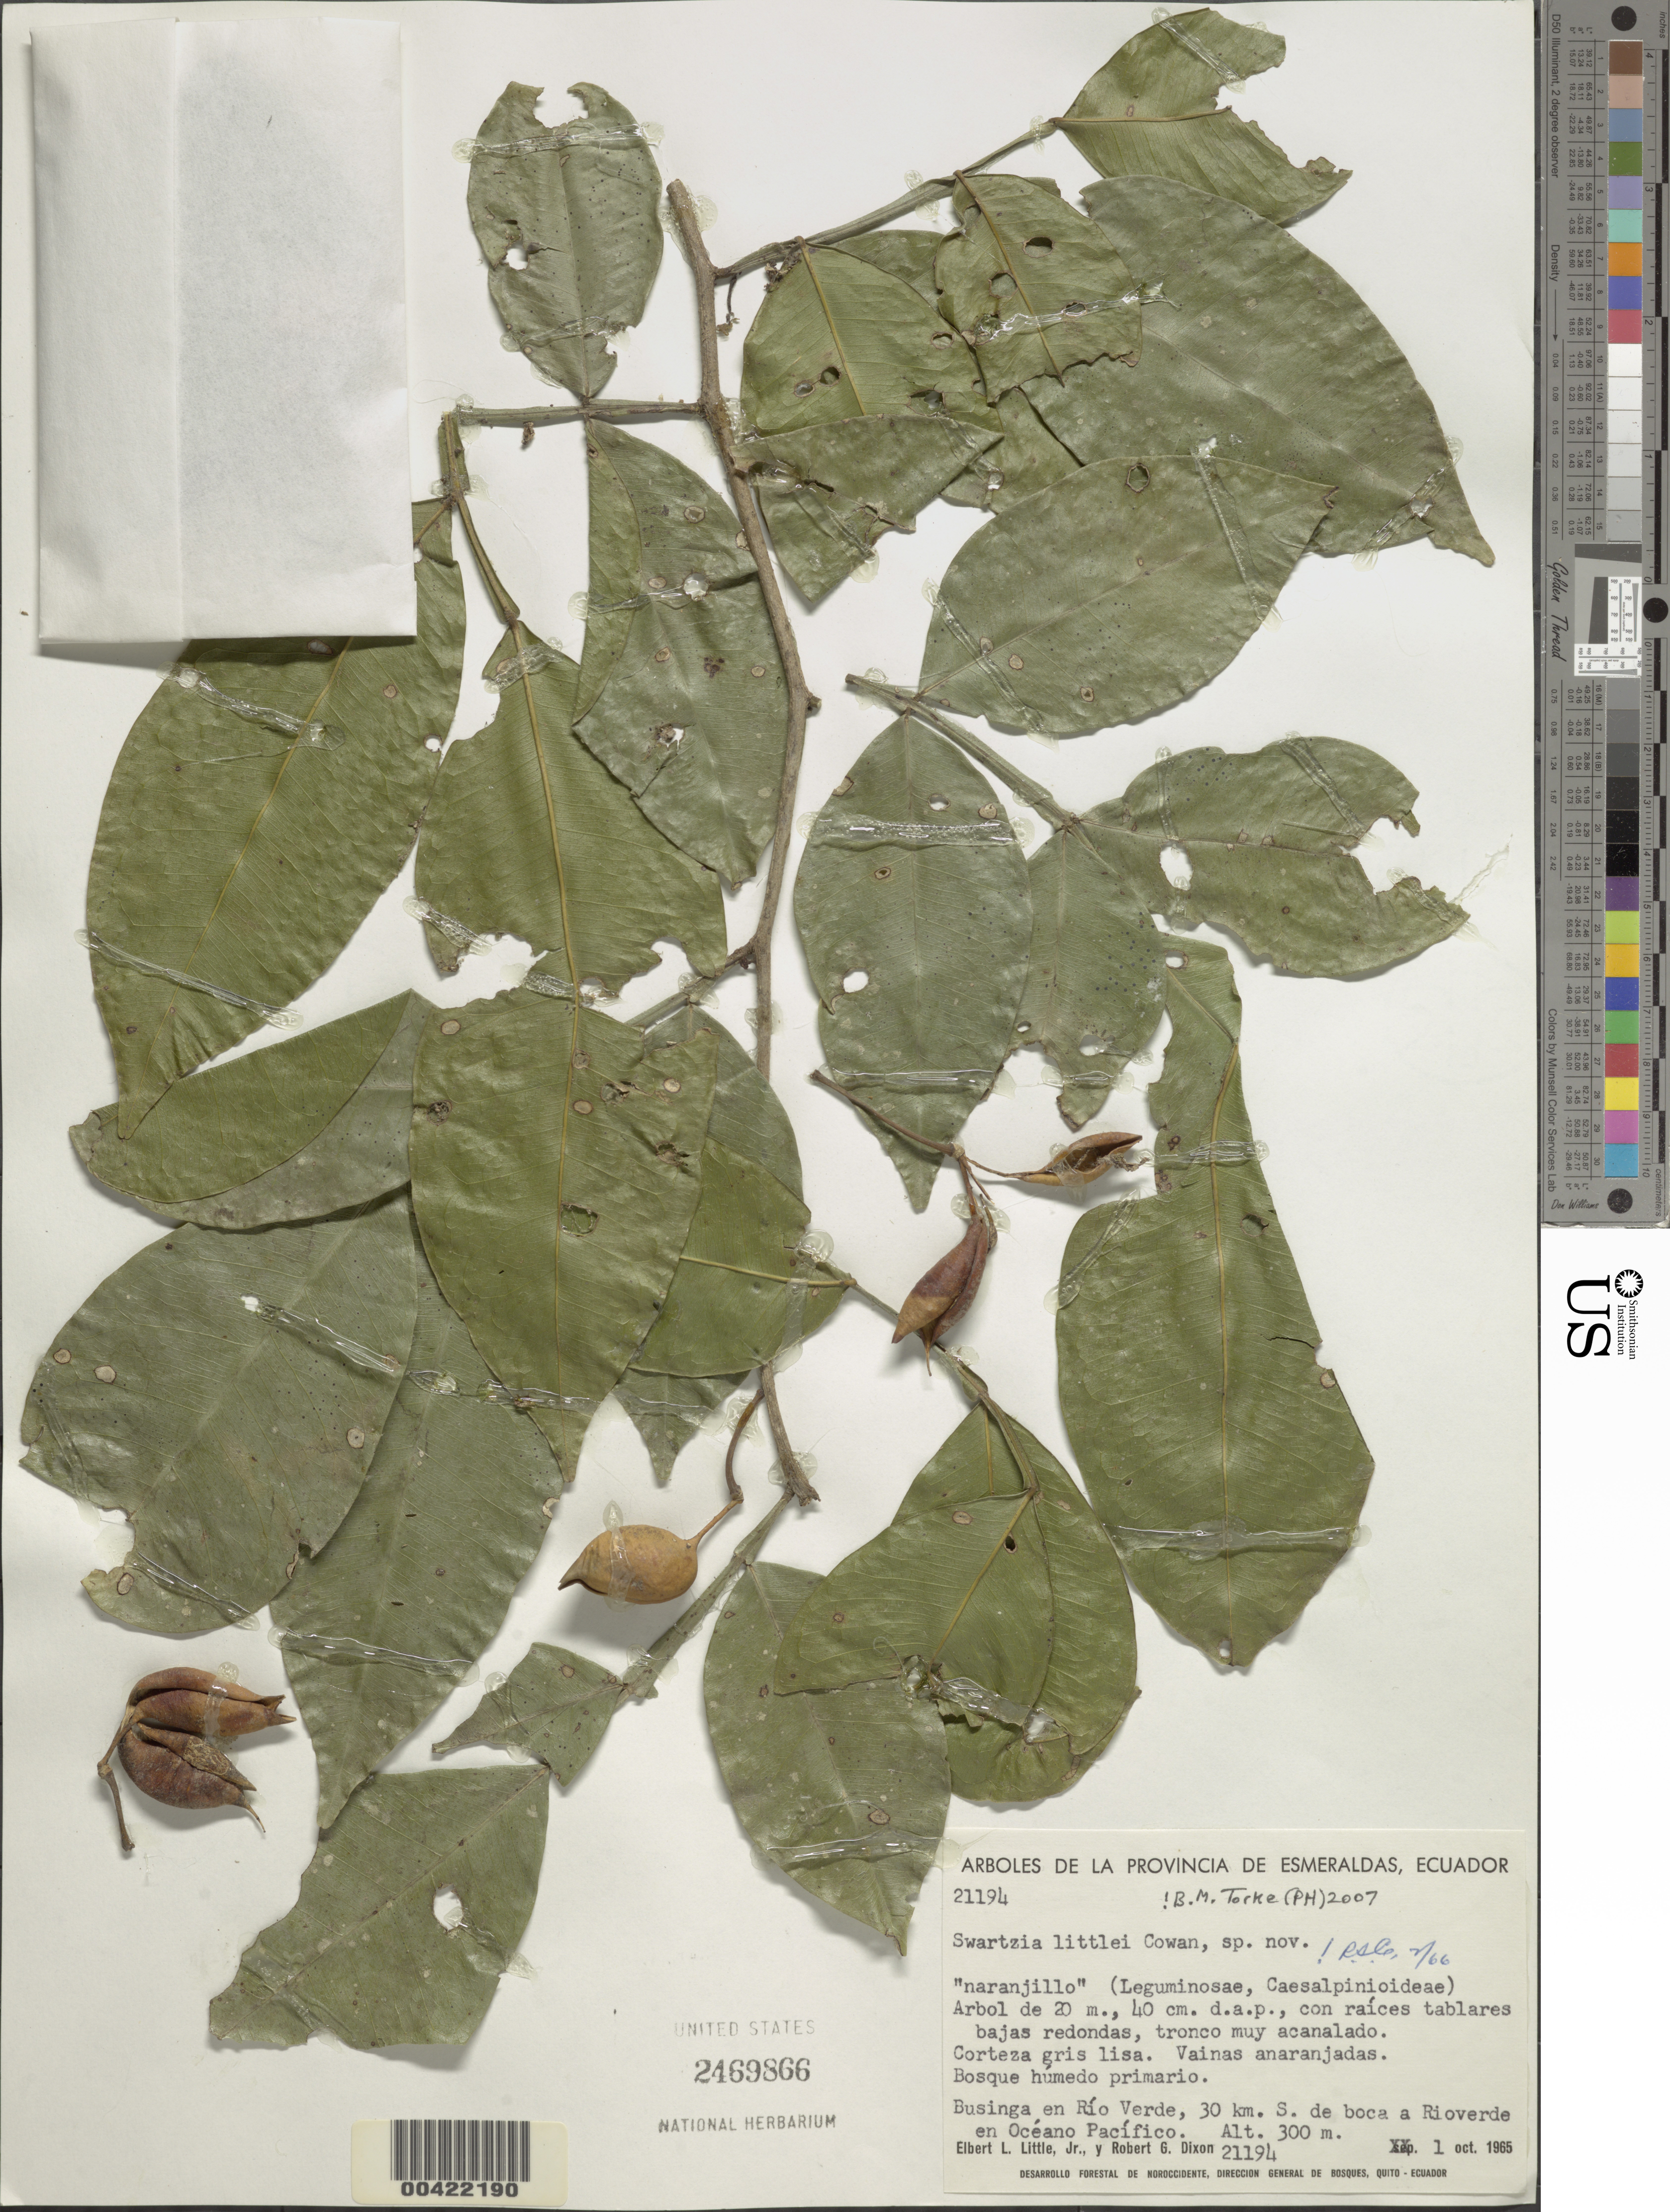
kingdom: Plantae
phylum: Tracheophyta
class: Magnoliopsida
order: Fabales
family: Fabaceae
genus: Swartzia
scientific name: Swartzia sp.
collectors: E. L. Little & R. G. Dixon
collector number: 21194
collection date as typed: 01 Oct 1965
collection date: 1965-10-01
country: Ecuador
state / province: Esmeraldas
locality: Businga en Rio Verde; 30 km. S de Boca a Rio Verde en Oceano Pacifico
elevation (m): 300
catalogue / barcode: US 2469866